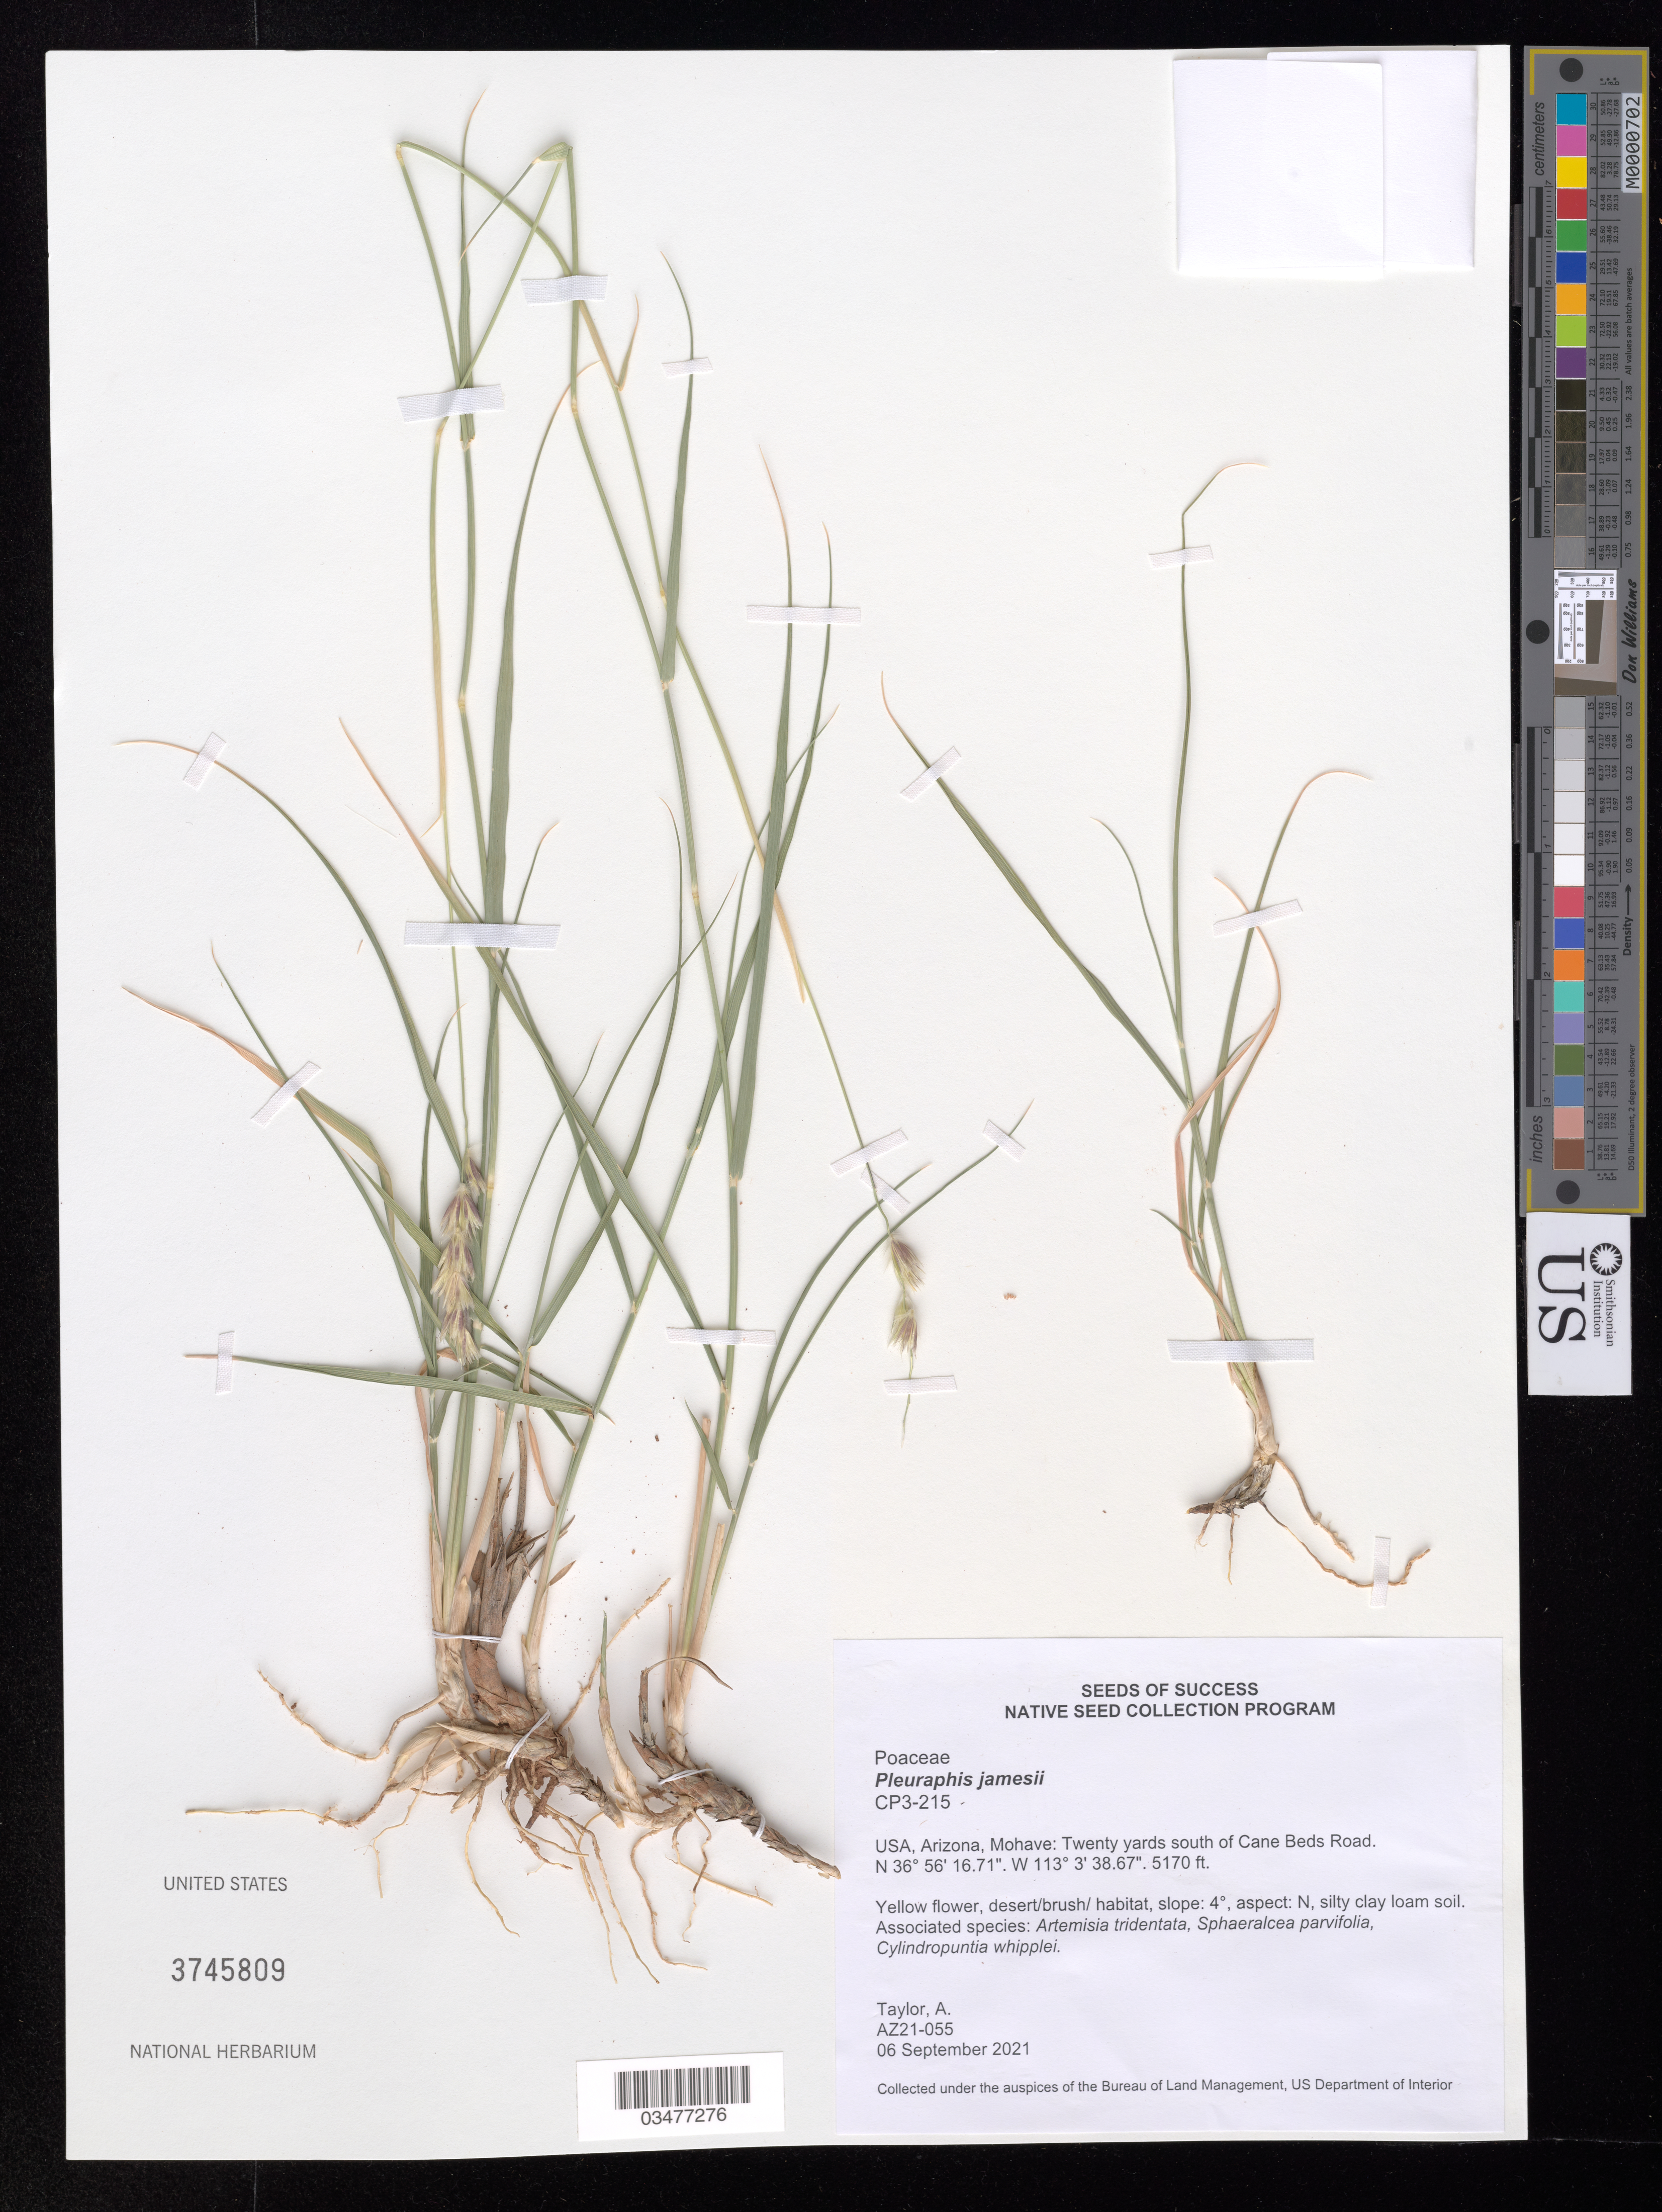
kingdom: Plantae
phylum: Tracheophyta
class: Liliopsida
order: Poales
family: Poaceae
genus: Pleuraphis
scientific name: Pleuraphis jamesii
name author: Torr.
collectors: A. Taylor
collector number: AZ21-055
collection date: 2021-09-06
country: United States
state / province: Arizona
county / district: Mohave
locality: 20 yards S of Cane Beds Road.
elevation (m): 1576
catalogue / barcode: US 3745809